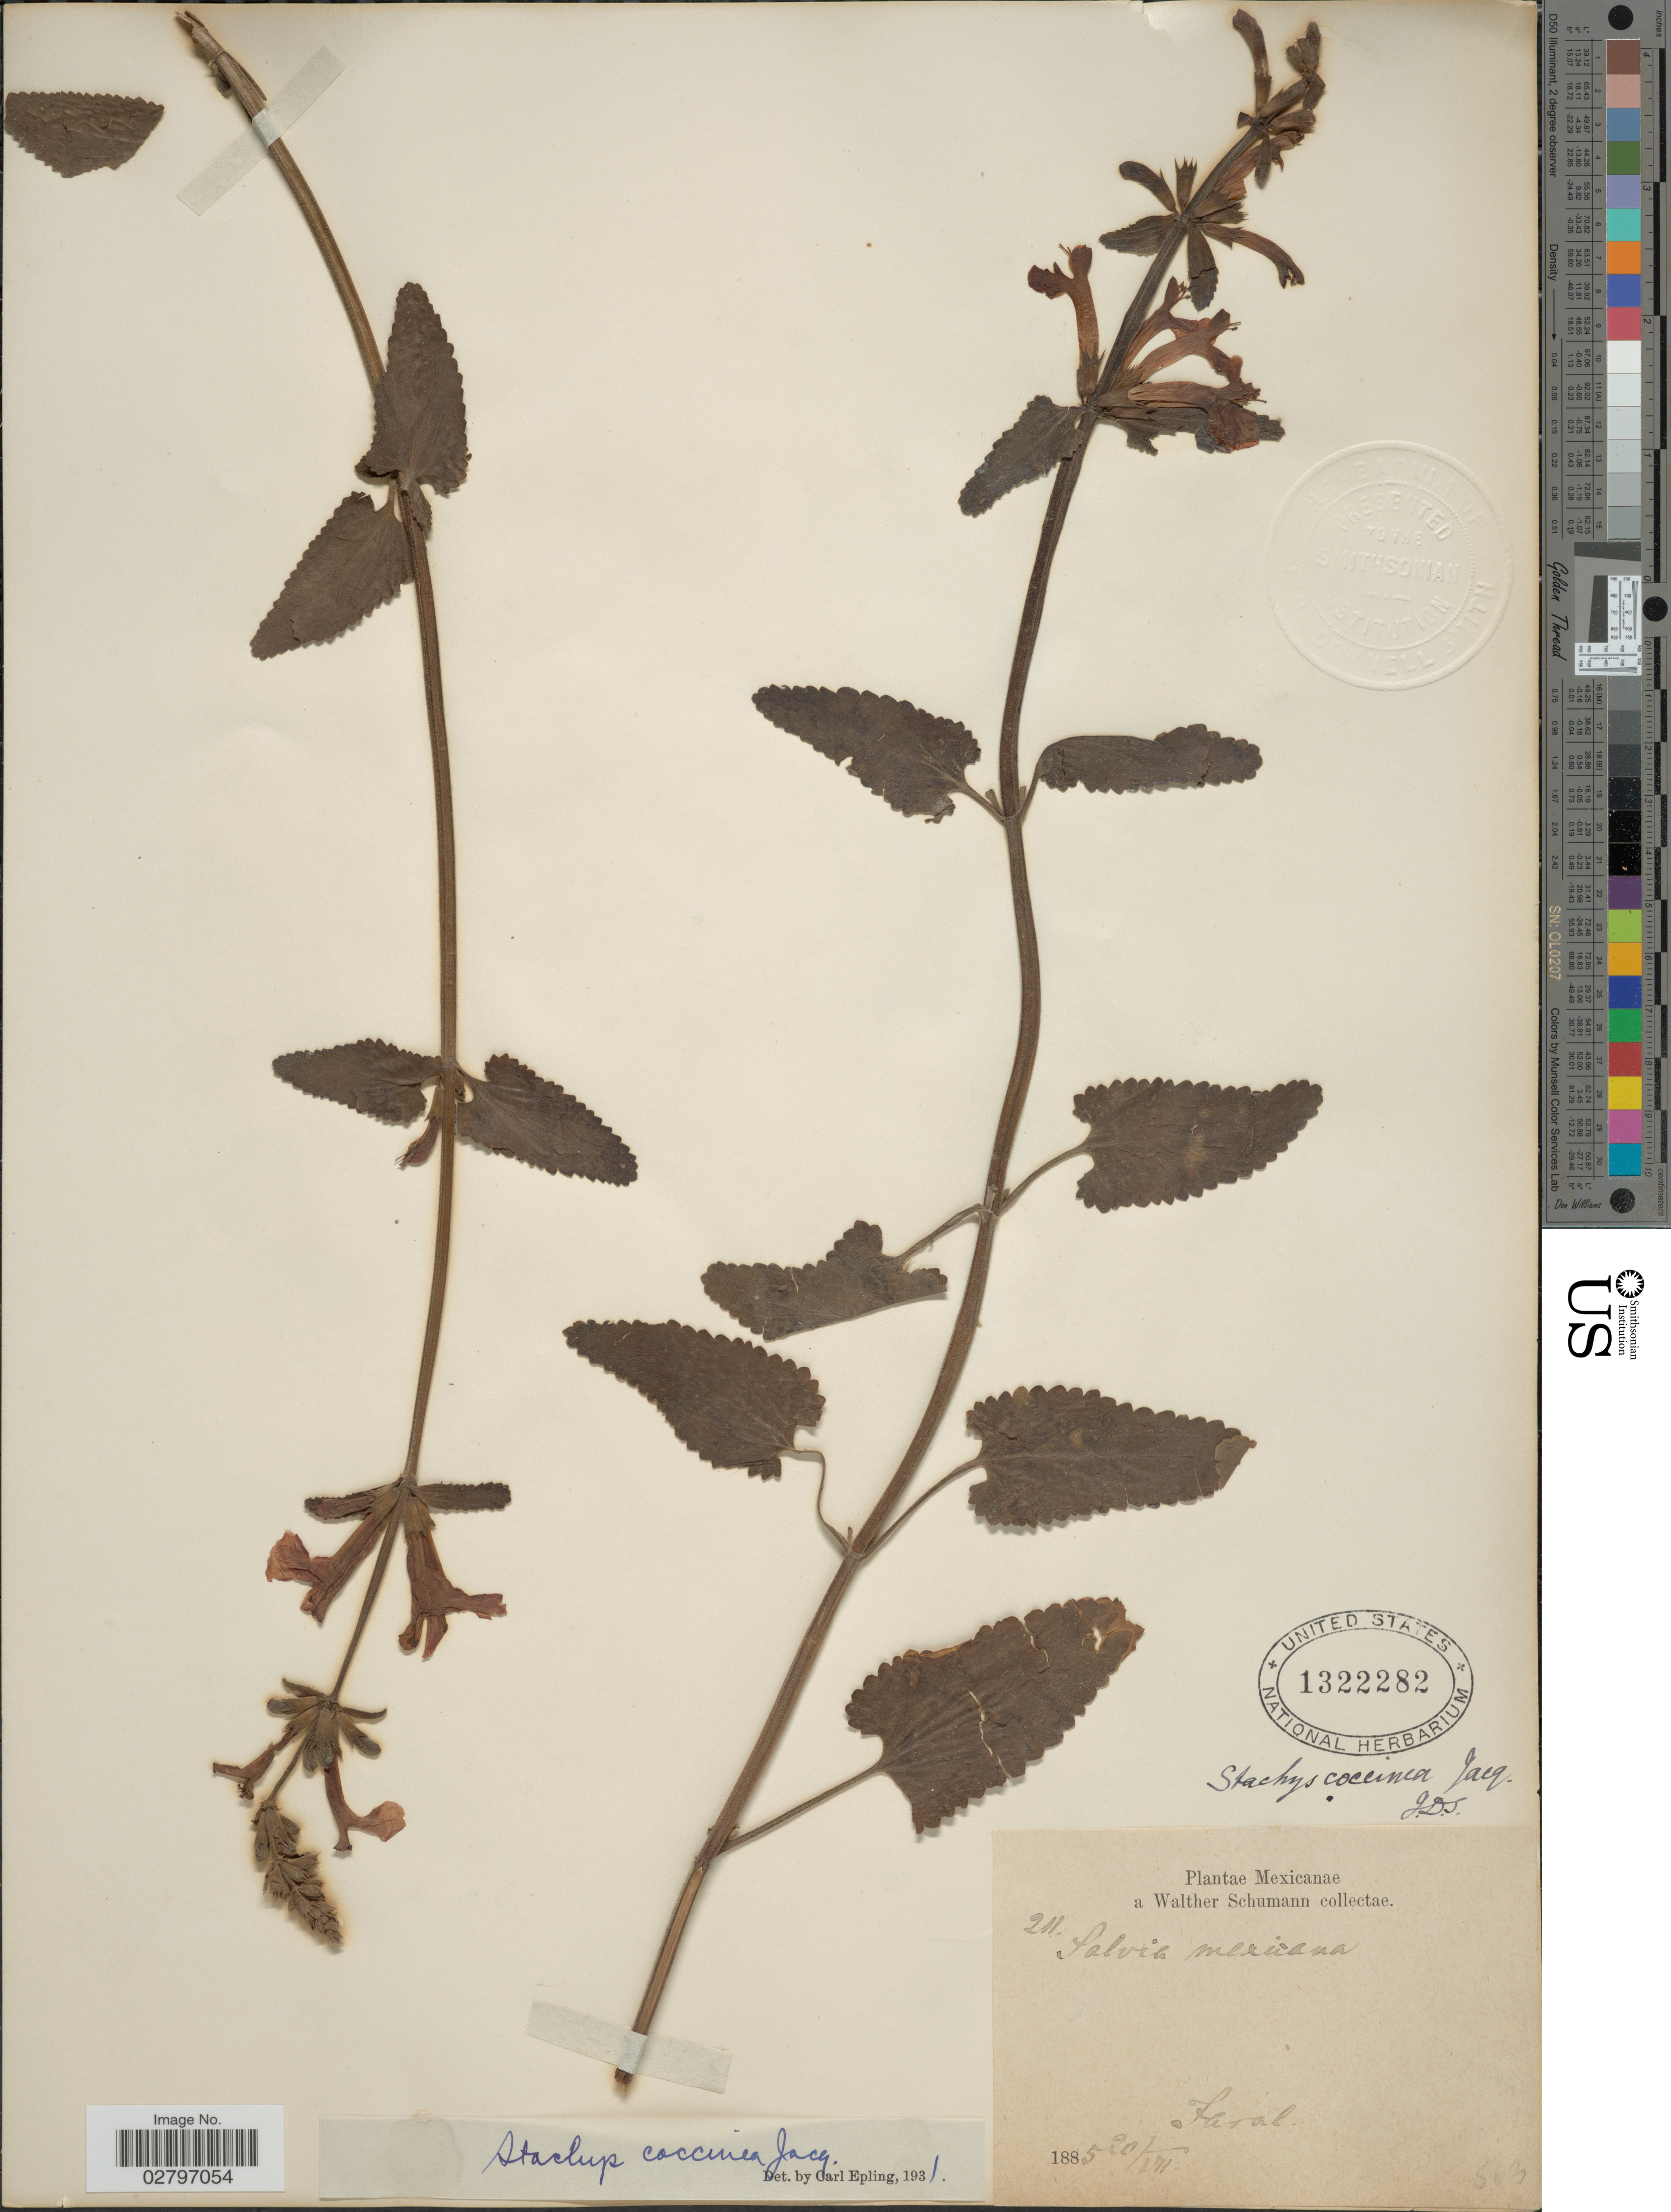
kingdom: Plantae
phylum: Tracheophyta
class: Magnoliopsida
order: Lamiales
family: Lamiaceae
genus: Stachys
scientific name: Stachys coccinea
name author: Ortega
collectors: W. Schumann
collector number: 211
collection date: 1885-07-20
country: Mexico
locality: Faral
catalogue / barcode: US 1322282